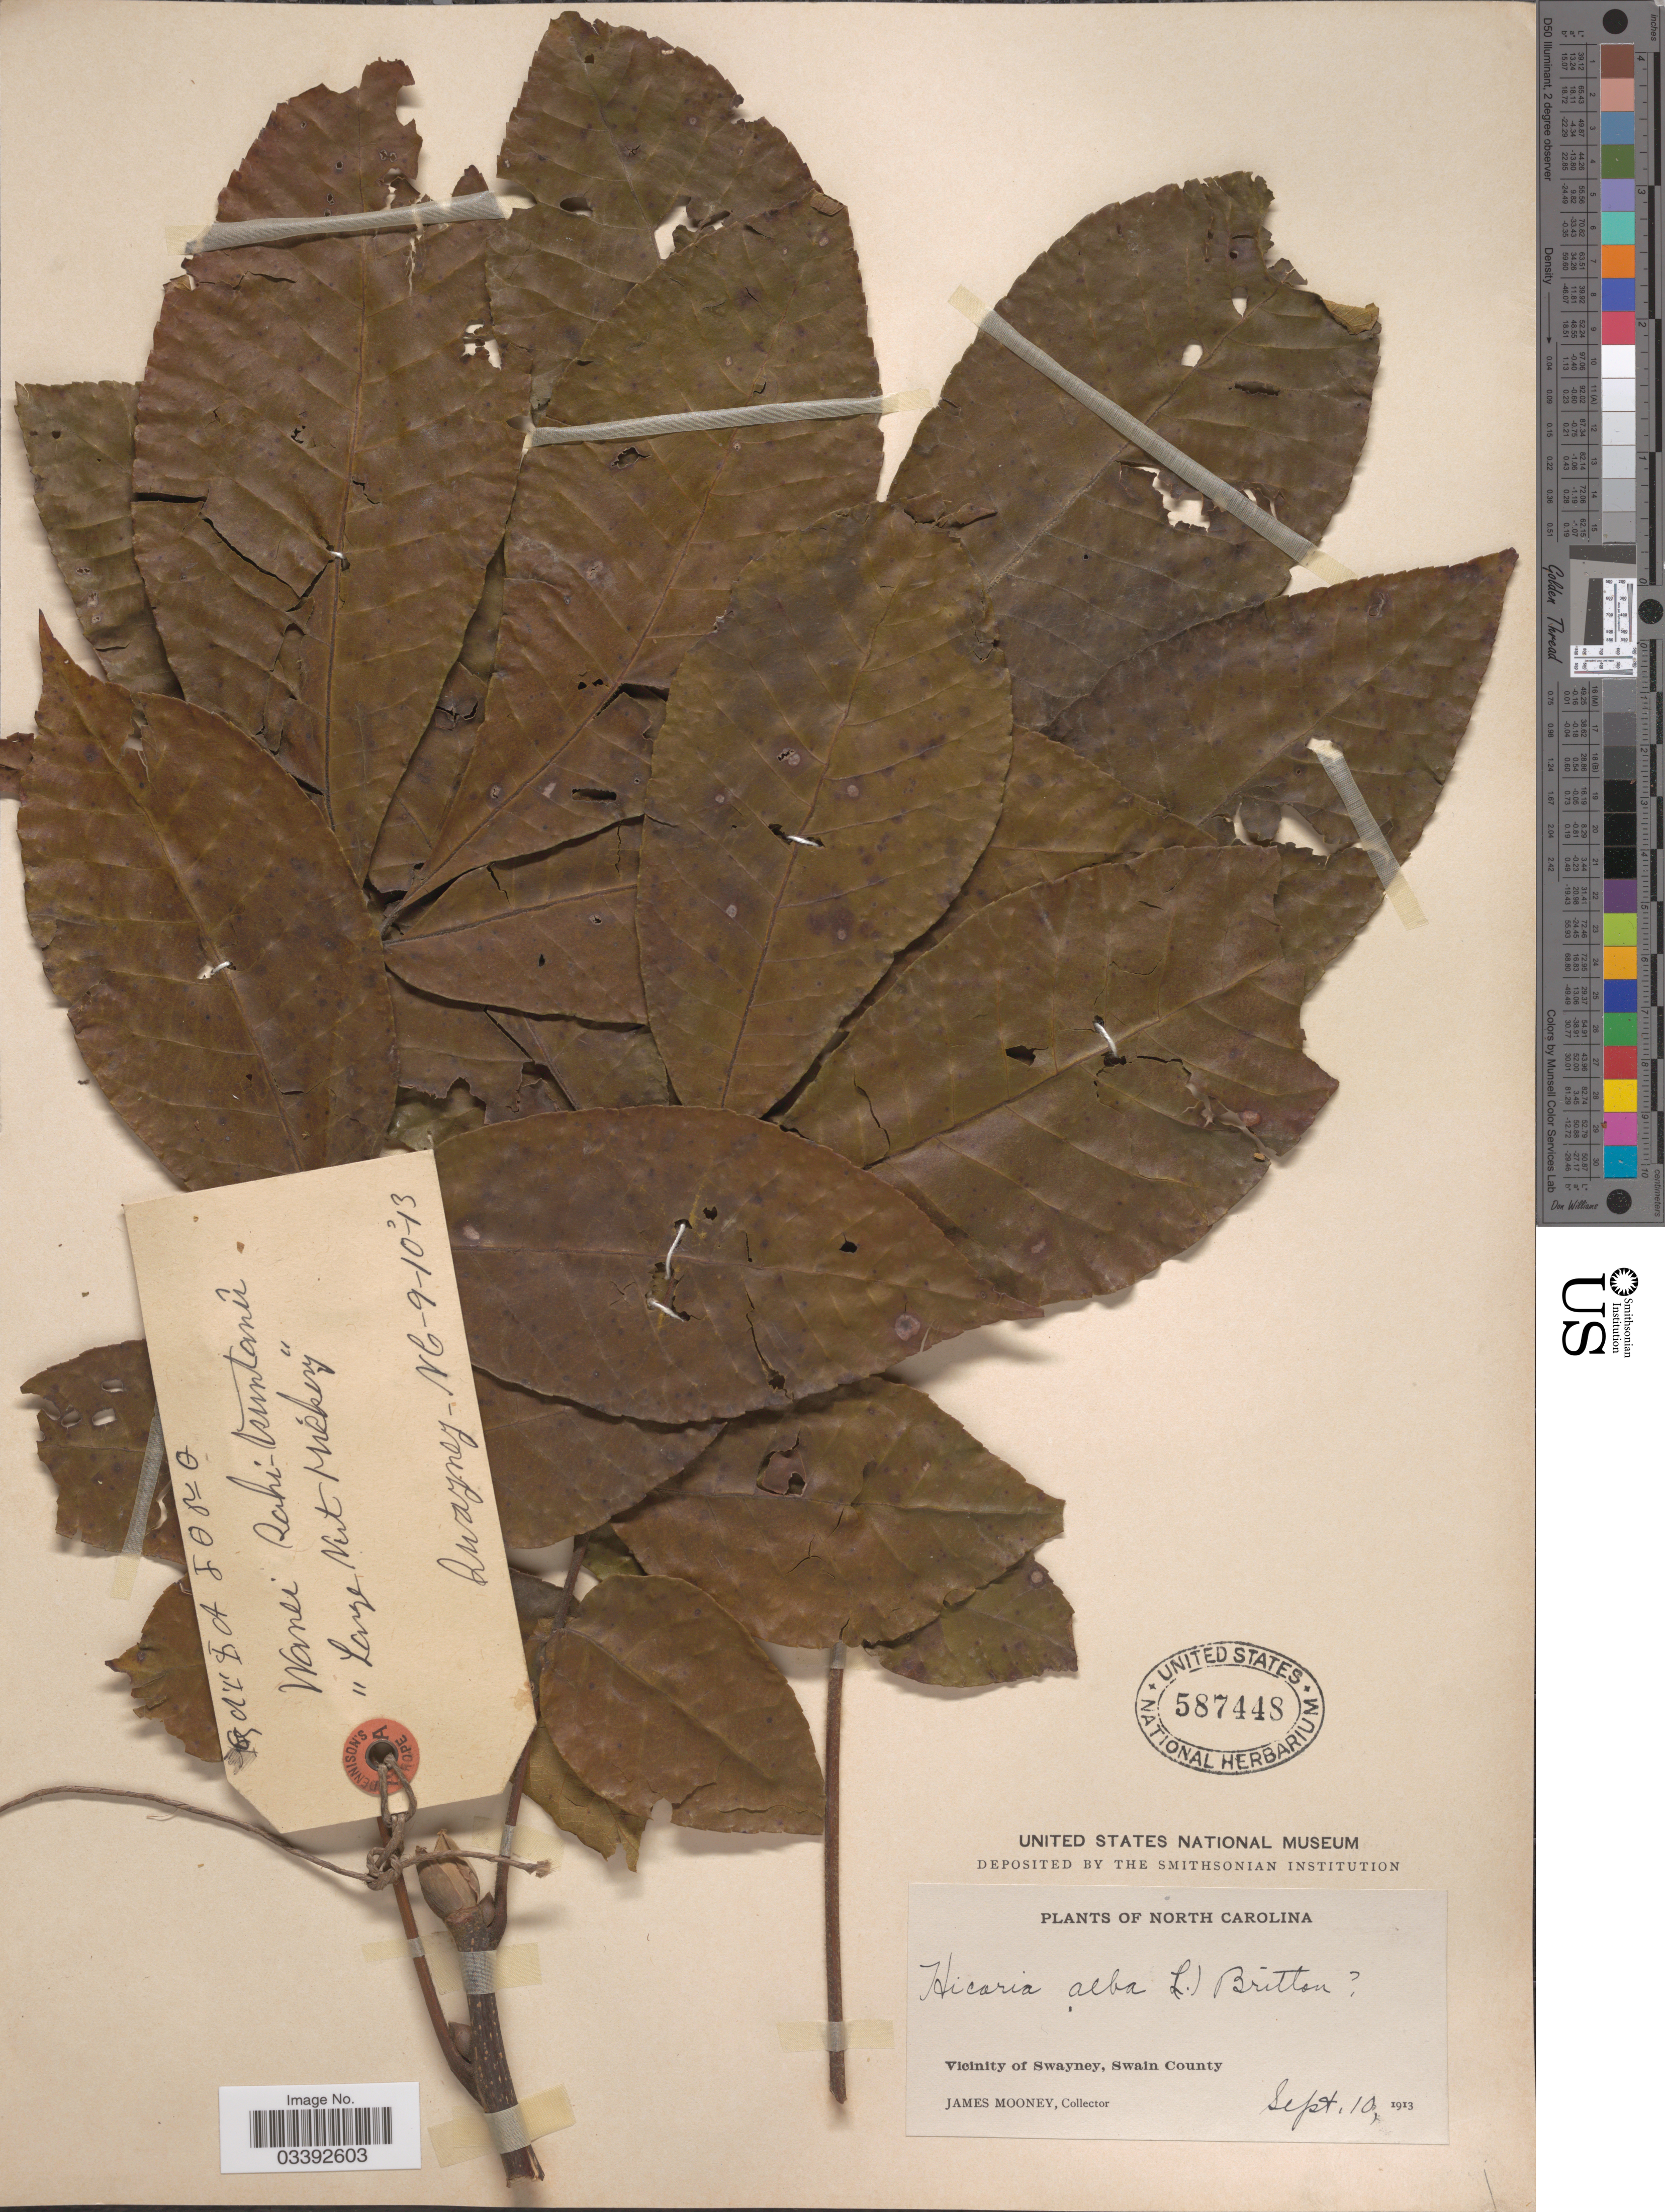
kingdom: Plantae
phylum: Tracheophyta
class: Magnoliopsida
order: Fagales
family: Juglandaceae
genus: Carya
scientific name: Carya tomentosa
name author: (Lam.) Nutt.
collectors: J. Mooney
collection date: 1913-09-10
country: United States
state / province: North Carolina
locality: Vicinity of Swayney, Swain County.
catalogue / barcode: US 587448